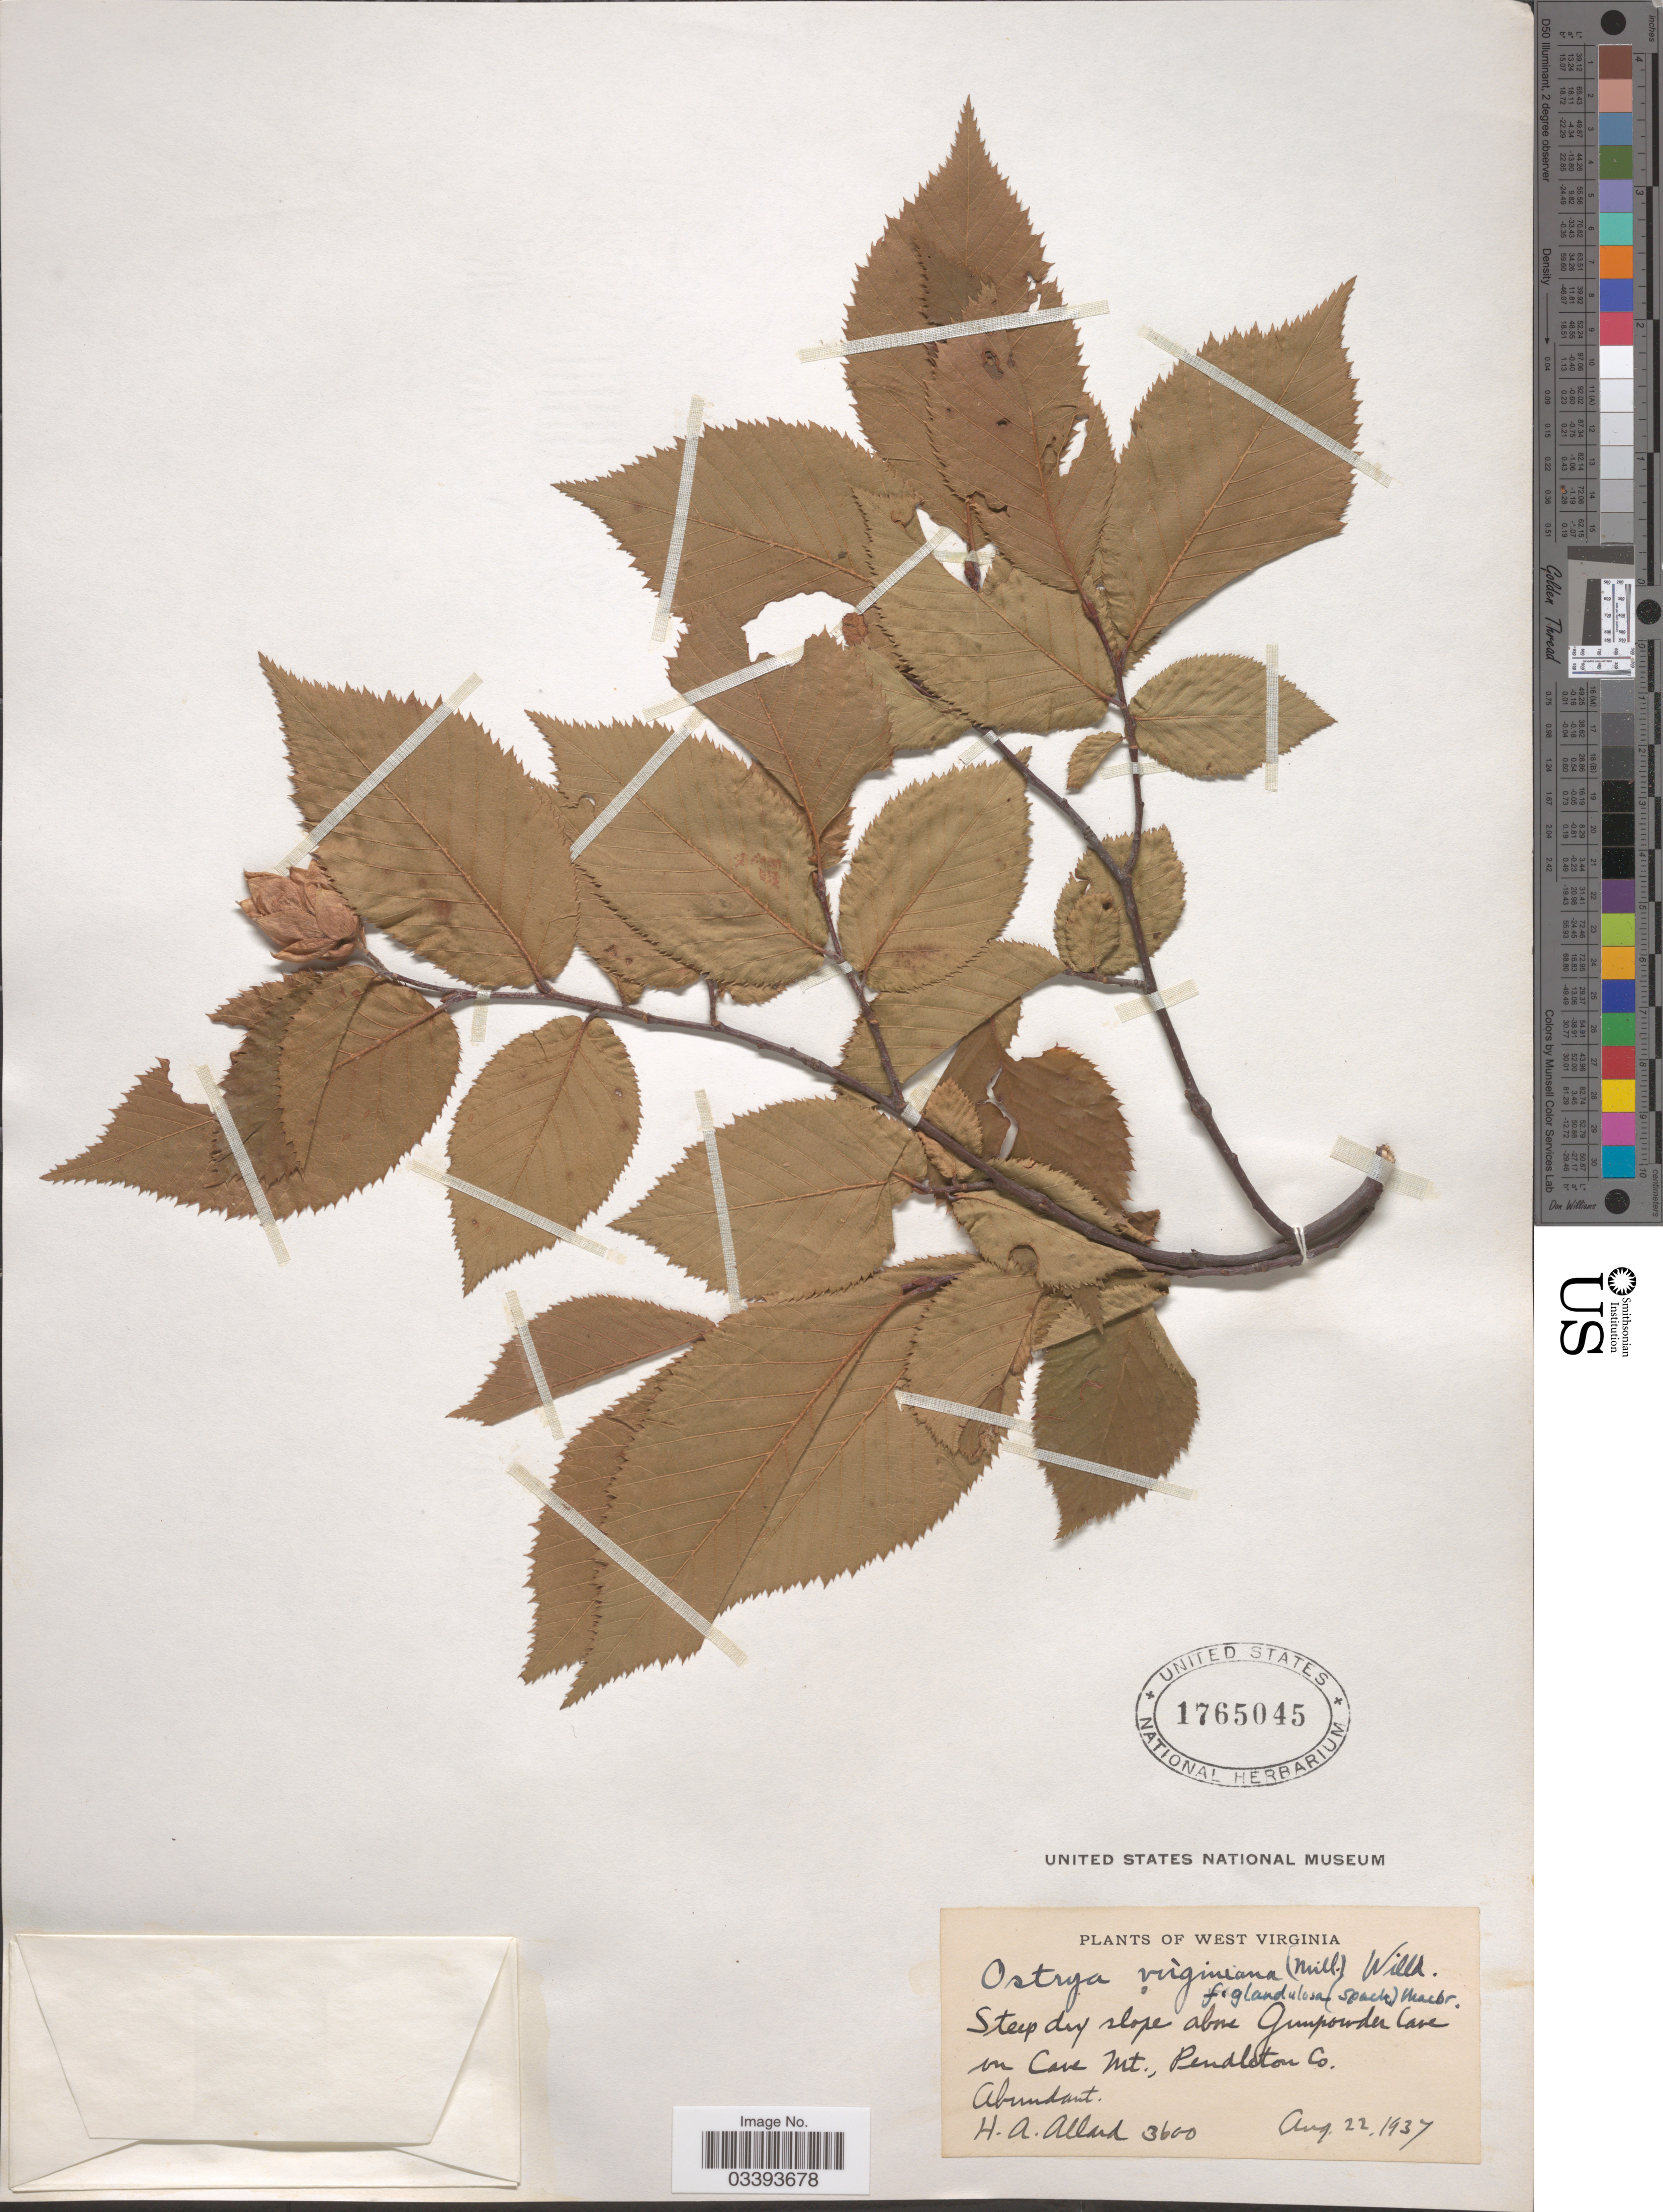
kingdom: Plantae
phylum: Tracheophyta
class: Magnoliopsida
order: Fagales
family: Betulaceae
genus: Ostrya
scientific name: Ostrya virginiana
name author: (Mill.) K. Koch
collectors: H. A. Allard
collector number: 3600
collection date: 1937-08-22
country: United States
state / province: West Virginia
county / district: Pendleton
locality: Slope above Gunpowder Cave on Cave Mt., Pendleton Co.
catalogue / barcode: US 1765045